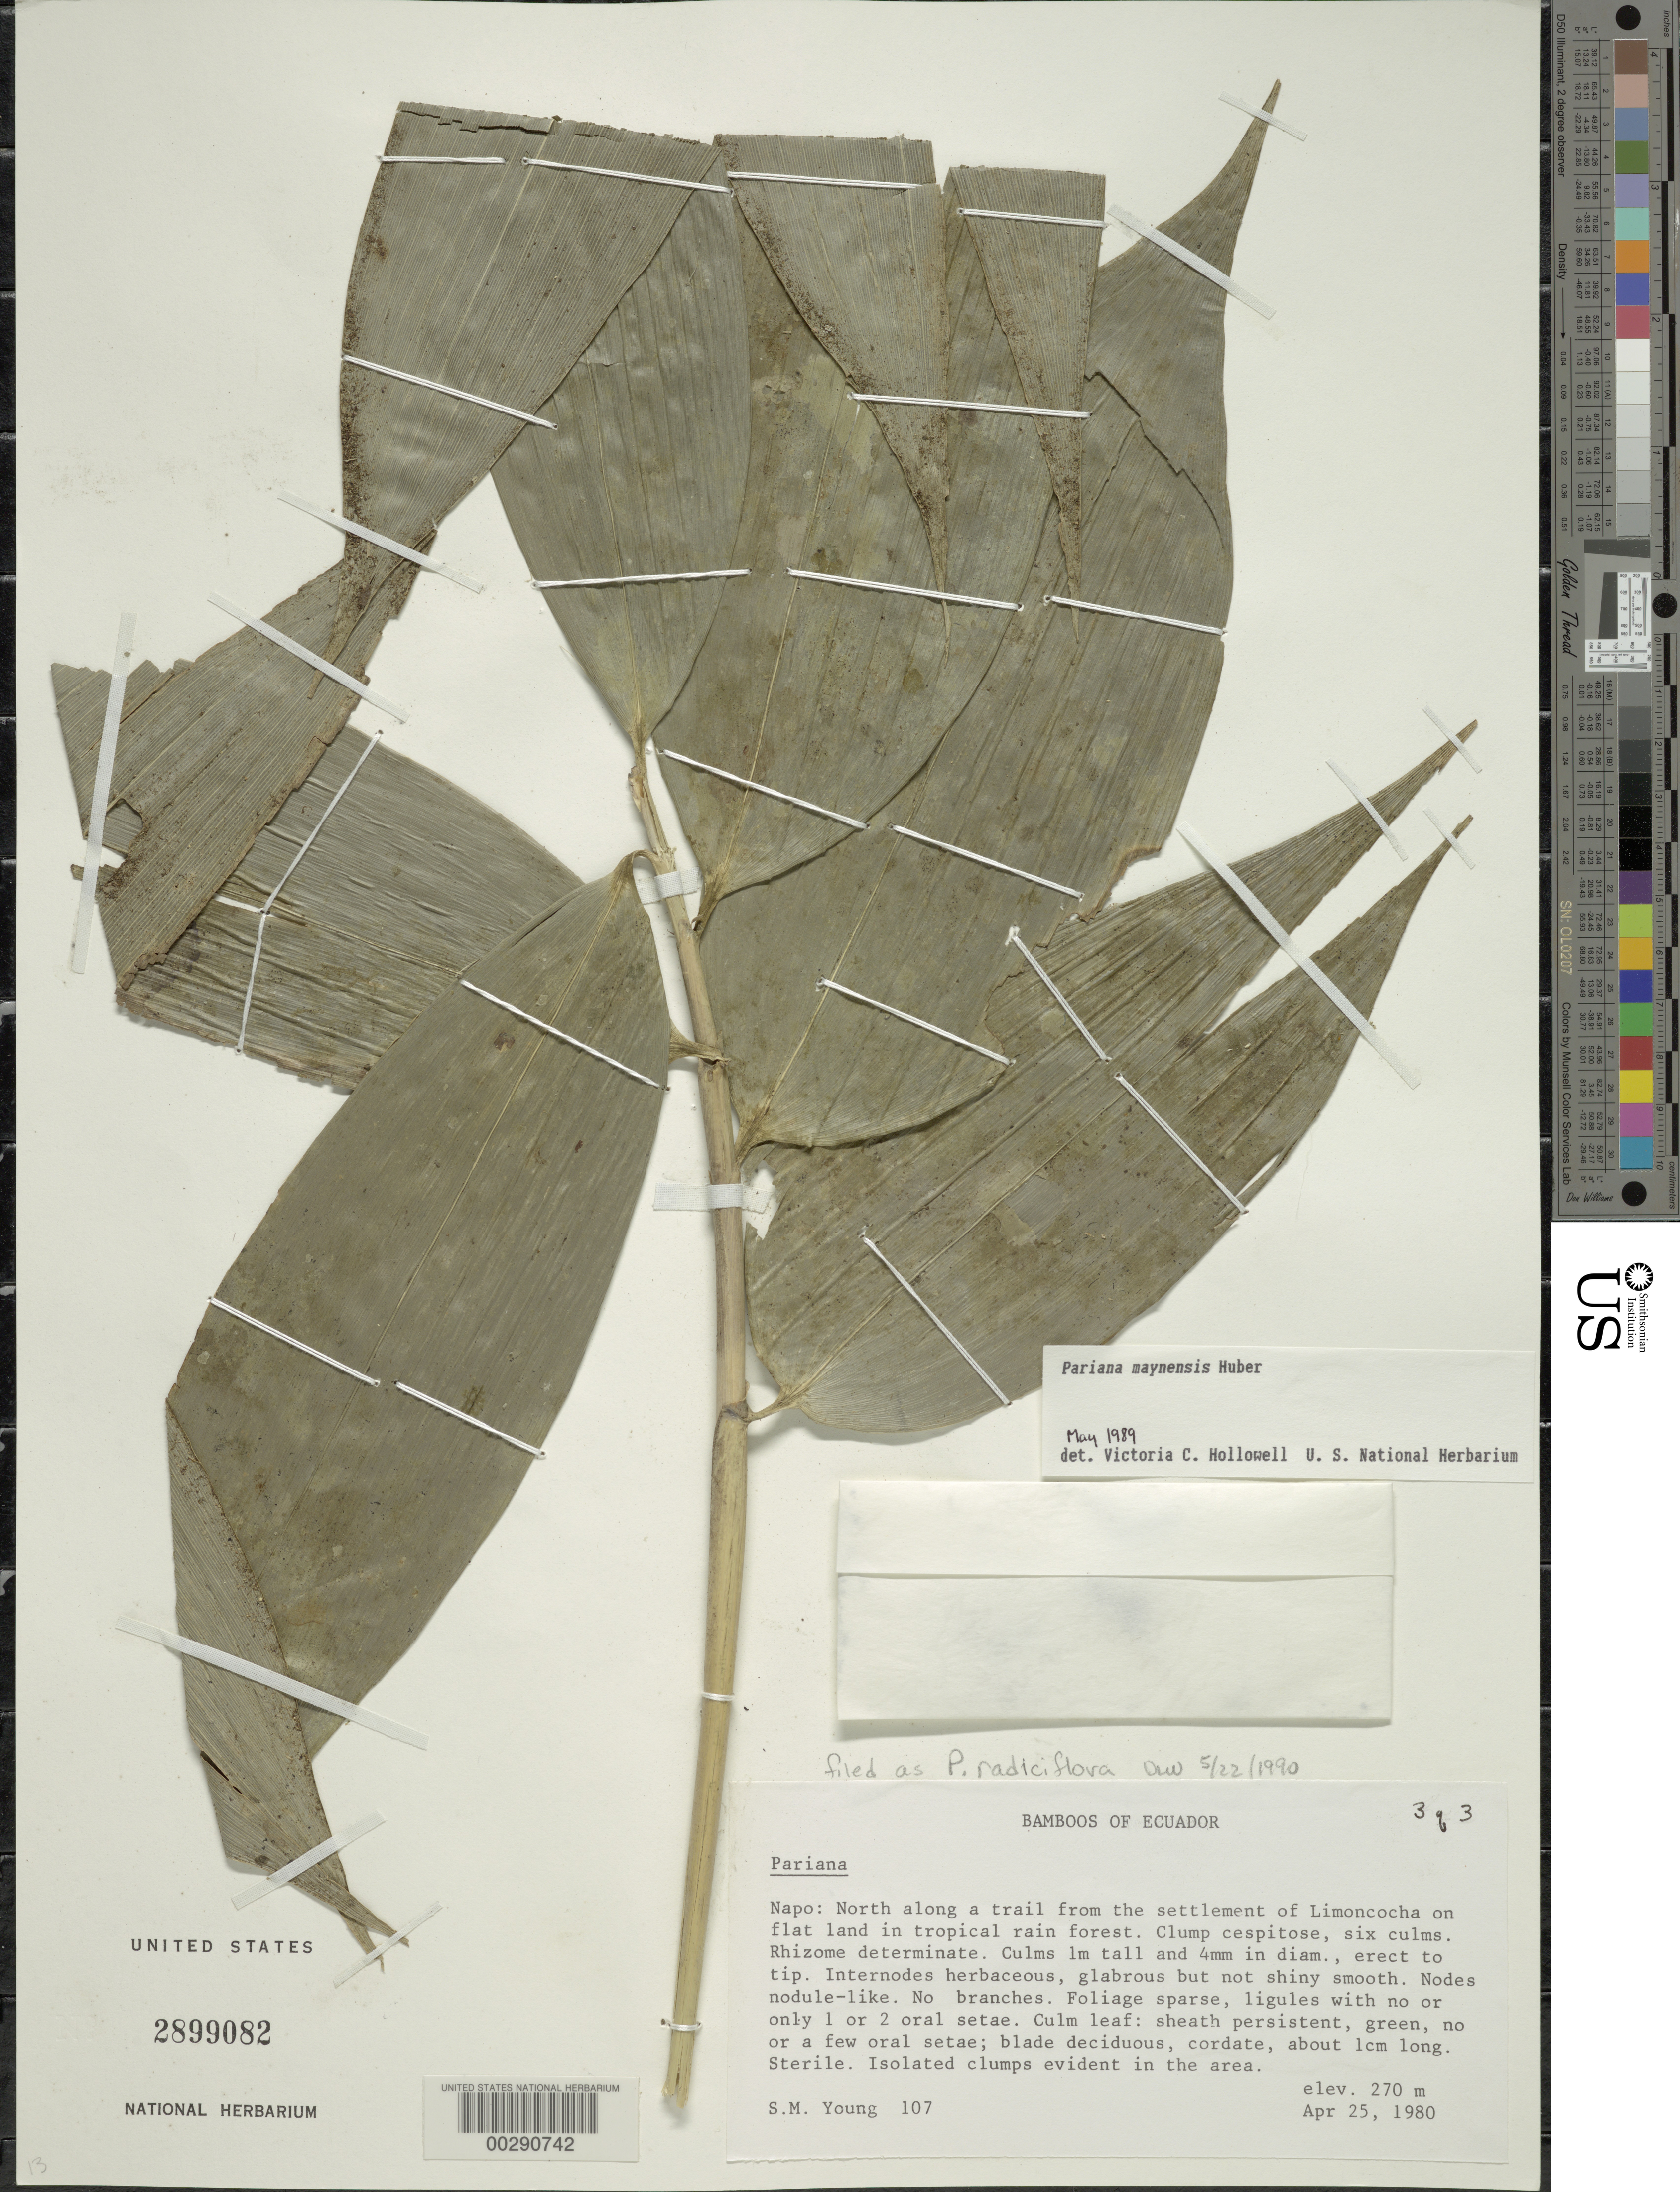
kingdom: Plantae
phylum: Tracheophyta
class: Liliopsida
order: Poales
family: Poaceae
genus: Pariana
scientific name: Pariana radiciflora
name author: Sagot ex Döll in Mart.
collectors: S. Young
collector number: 107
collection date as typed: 25 Apr 1980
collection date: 1980-04-25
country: Ecuador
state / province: Napo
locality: N along a Trail from the settlement of Limoncocha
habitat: Flat land in tropical rain forest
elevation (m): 270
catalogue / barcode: US 2899082